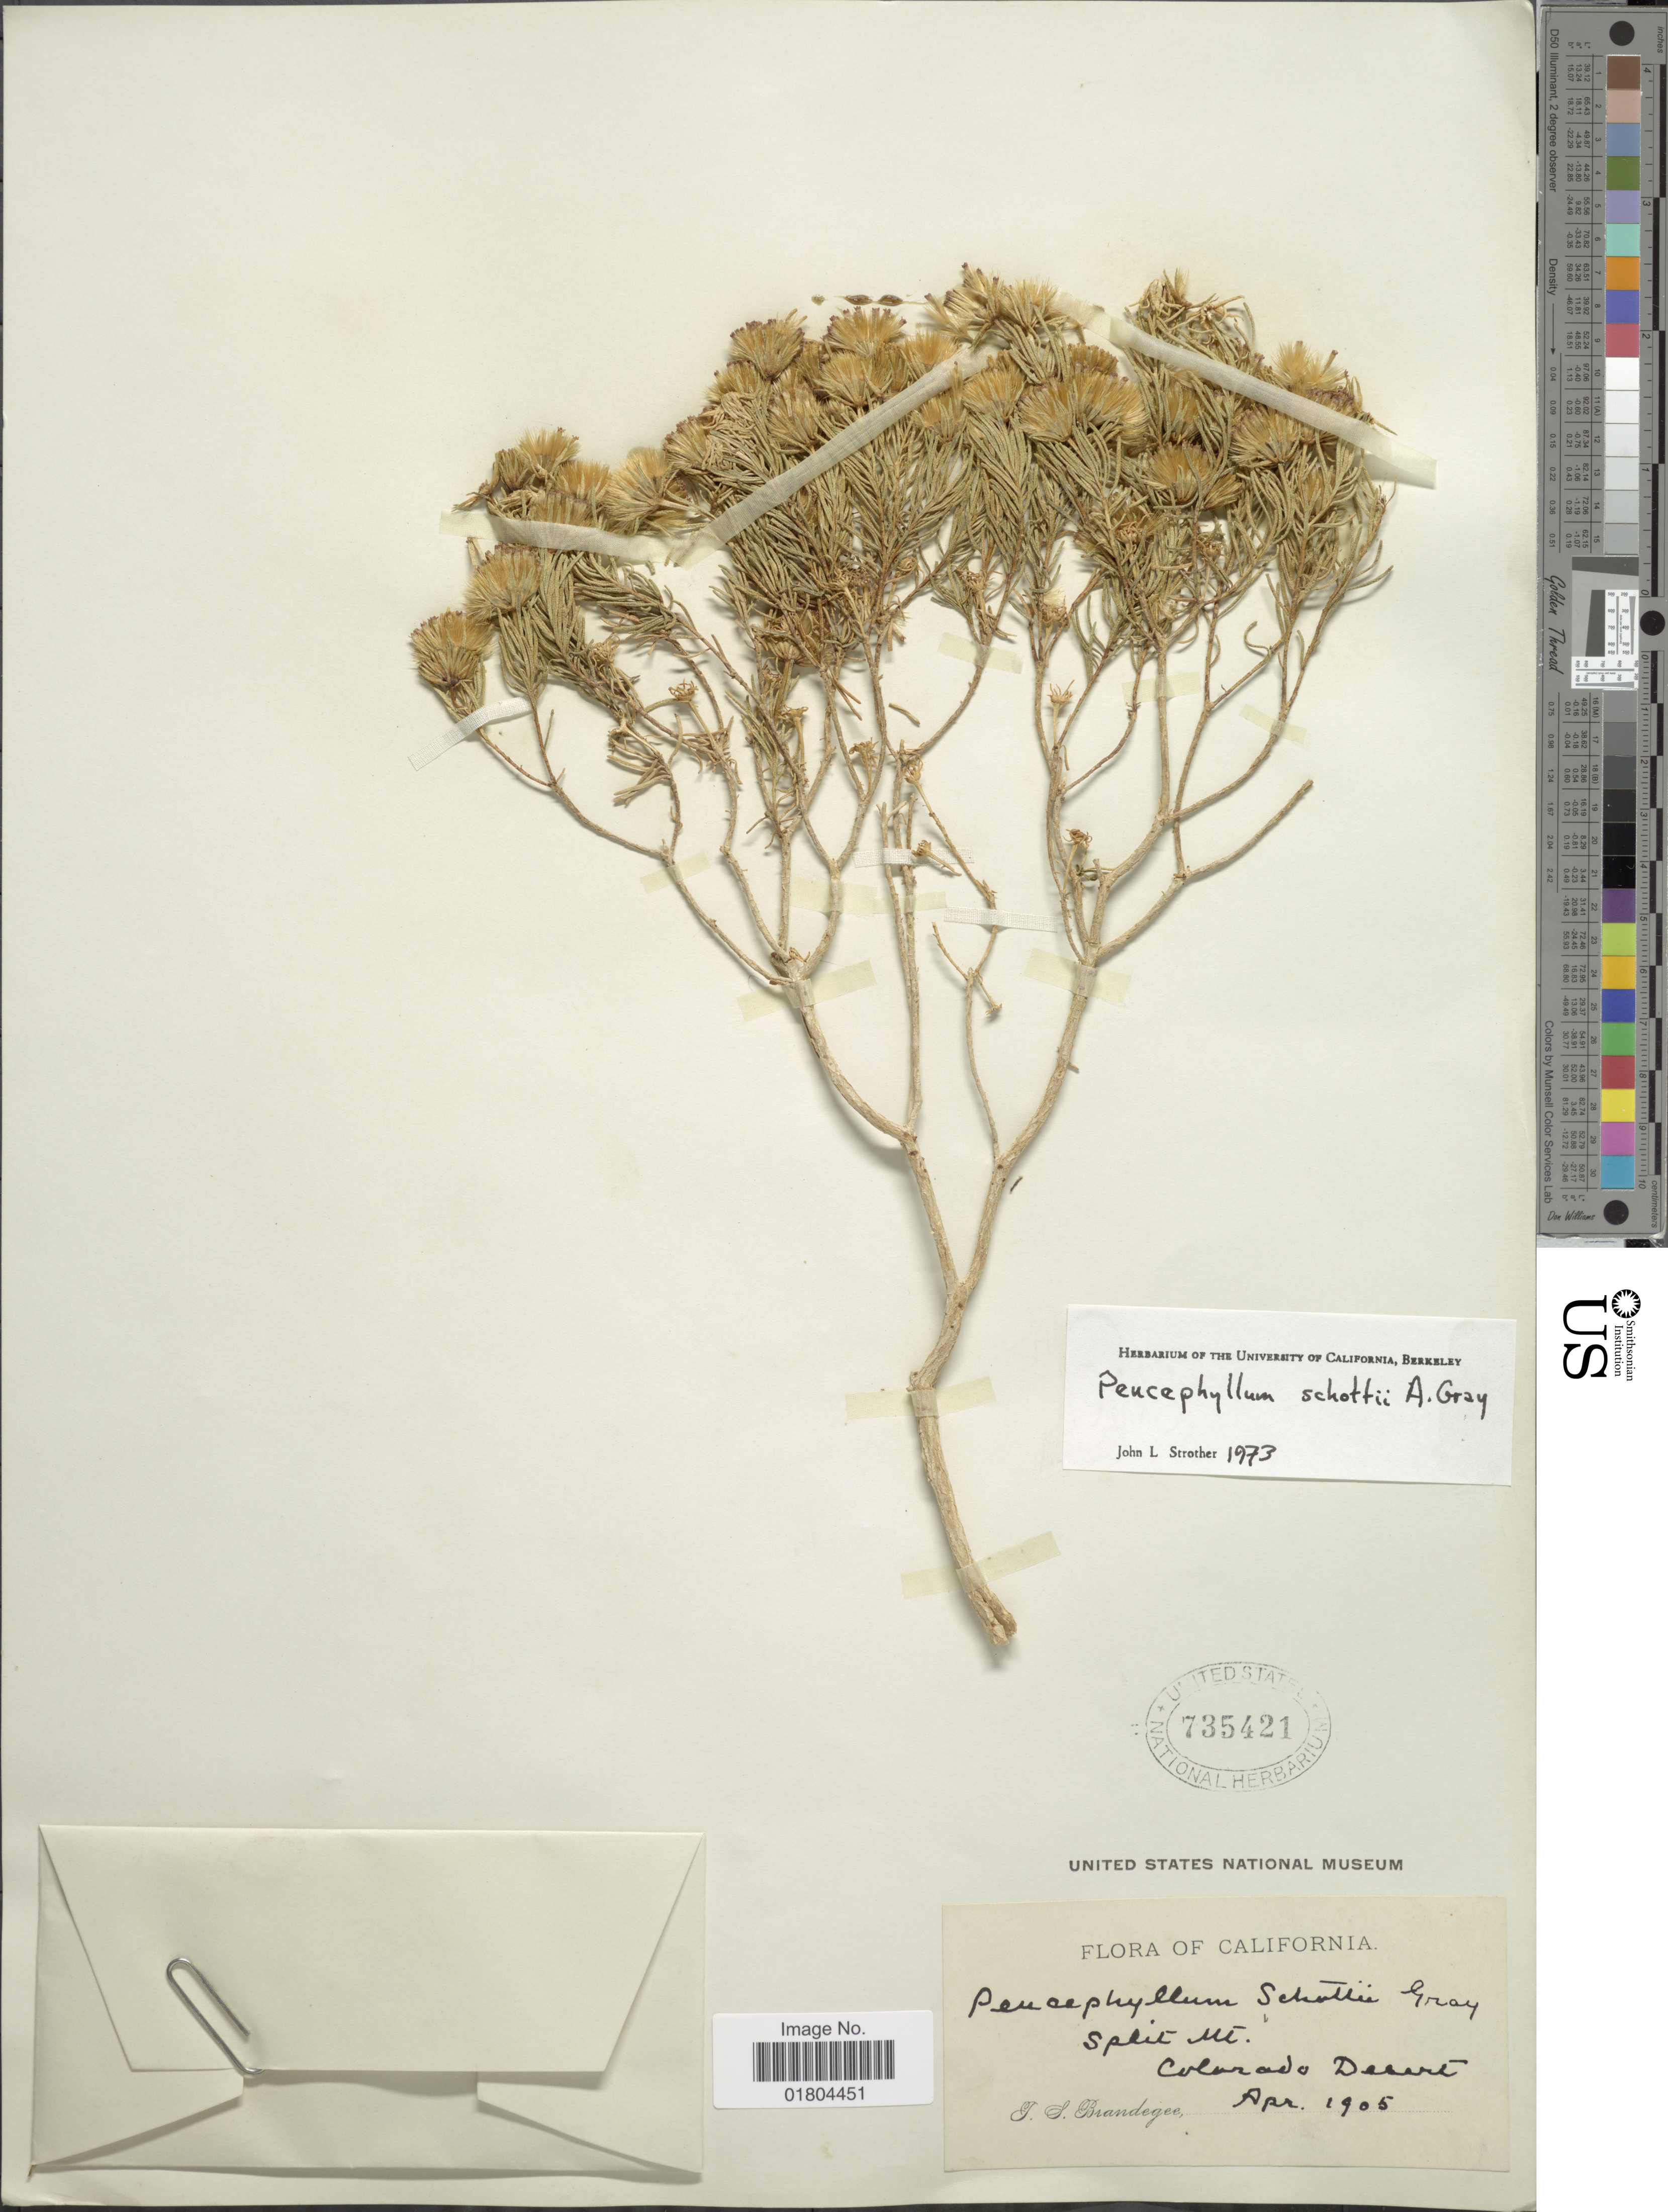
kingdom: Plantae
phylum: Tracheophyta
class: Magnoliopsida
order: Asterales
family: Asteraceae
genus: Peucephyllum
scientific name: Peucephyllum schottii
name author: A. Gray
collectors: T. S. Brandegee (herbarium)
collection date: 1905-04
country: United States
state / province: Colorado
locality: California, Split Mt, Colorado Desert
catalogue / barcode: US 735421